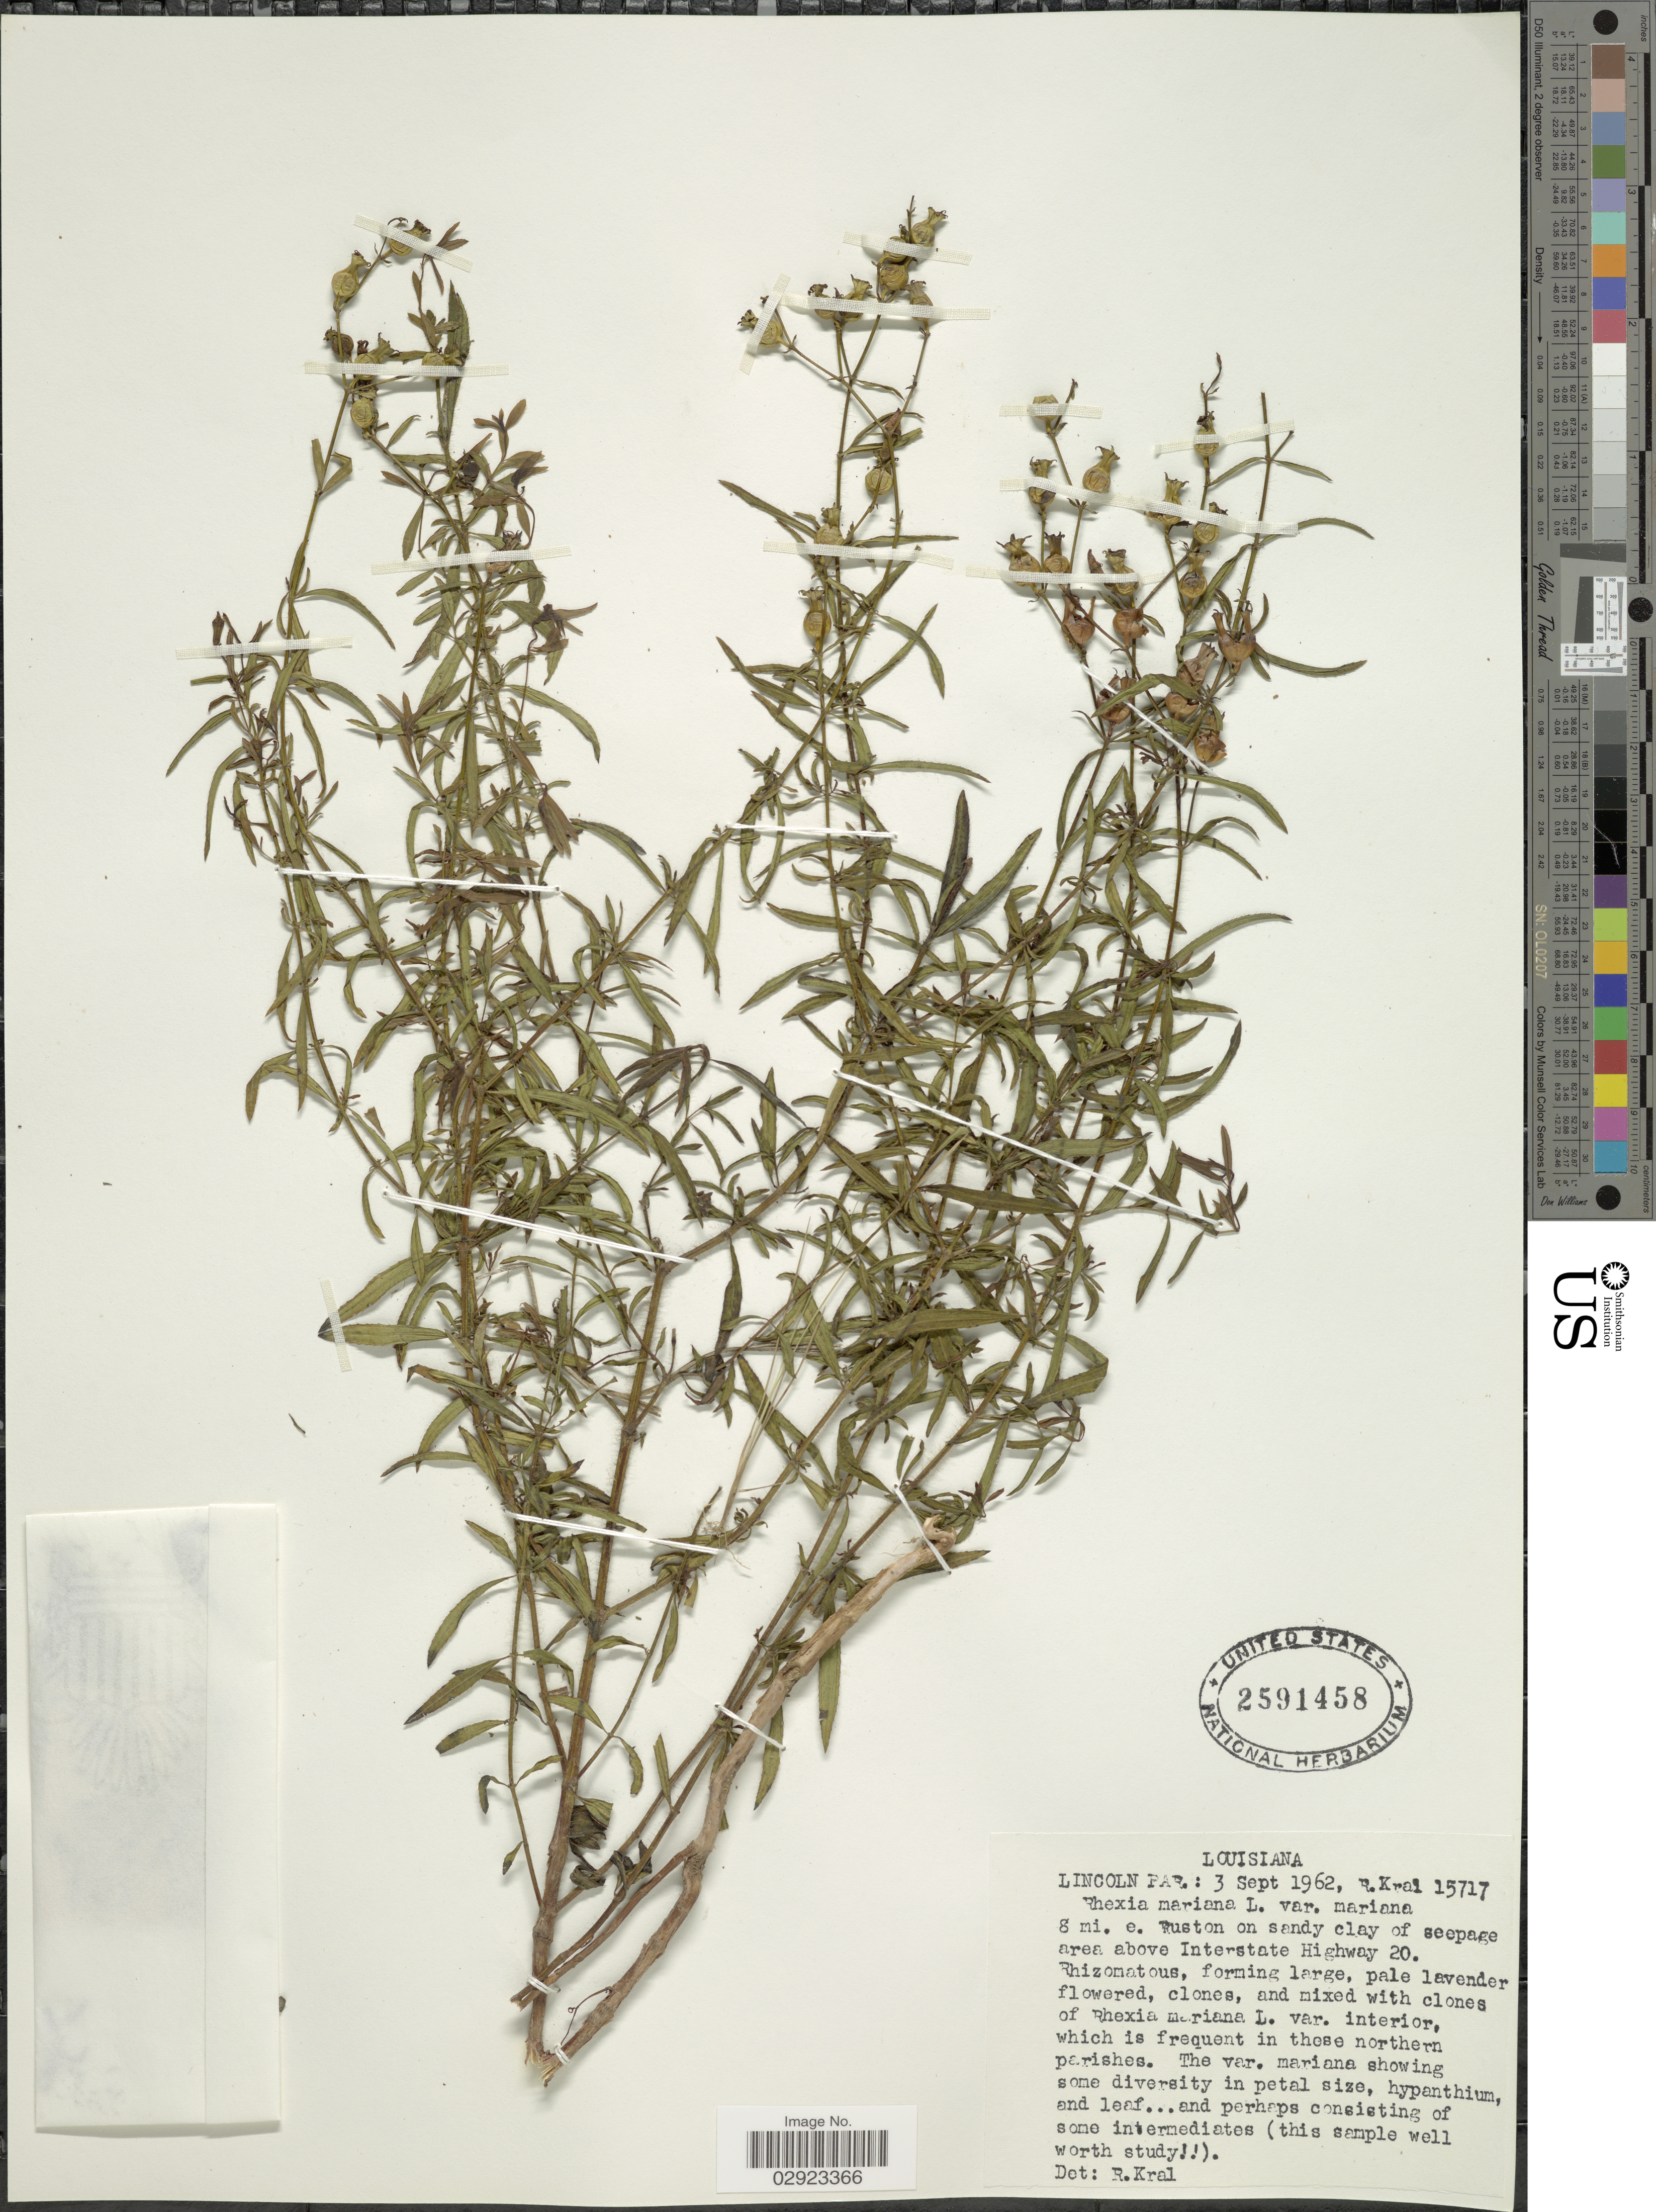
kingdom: Plantae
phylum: Tracheophyta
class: Magnoliopsida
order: Myrtales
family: Melastomataceae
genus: Rhexia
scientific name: Rhexia mariana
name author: L.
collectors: R. Kral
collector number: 15717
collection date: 1962-09-03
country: United States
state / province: Louisiana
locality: Lincoln Par., 8 mi. e. Ruston on sandy clay of seepage area above Interstate Highway 20.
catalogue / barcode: US 2591458